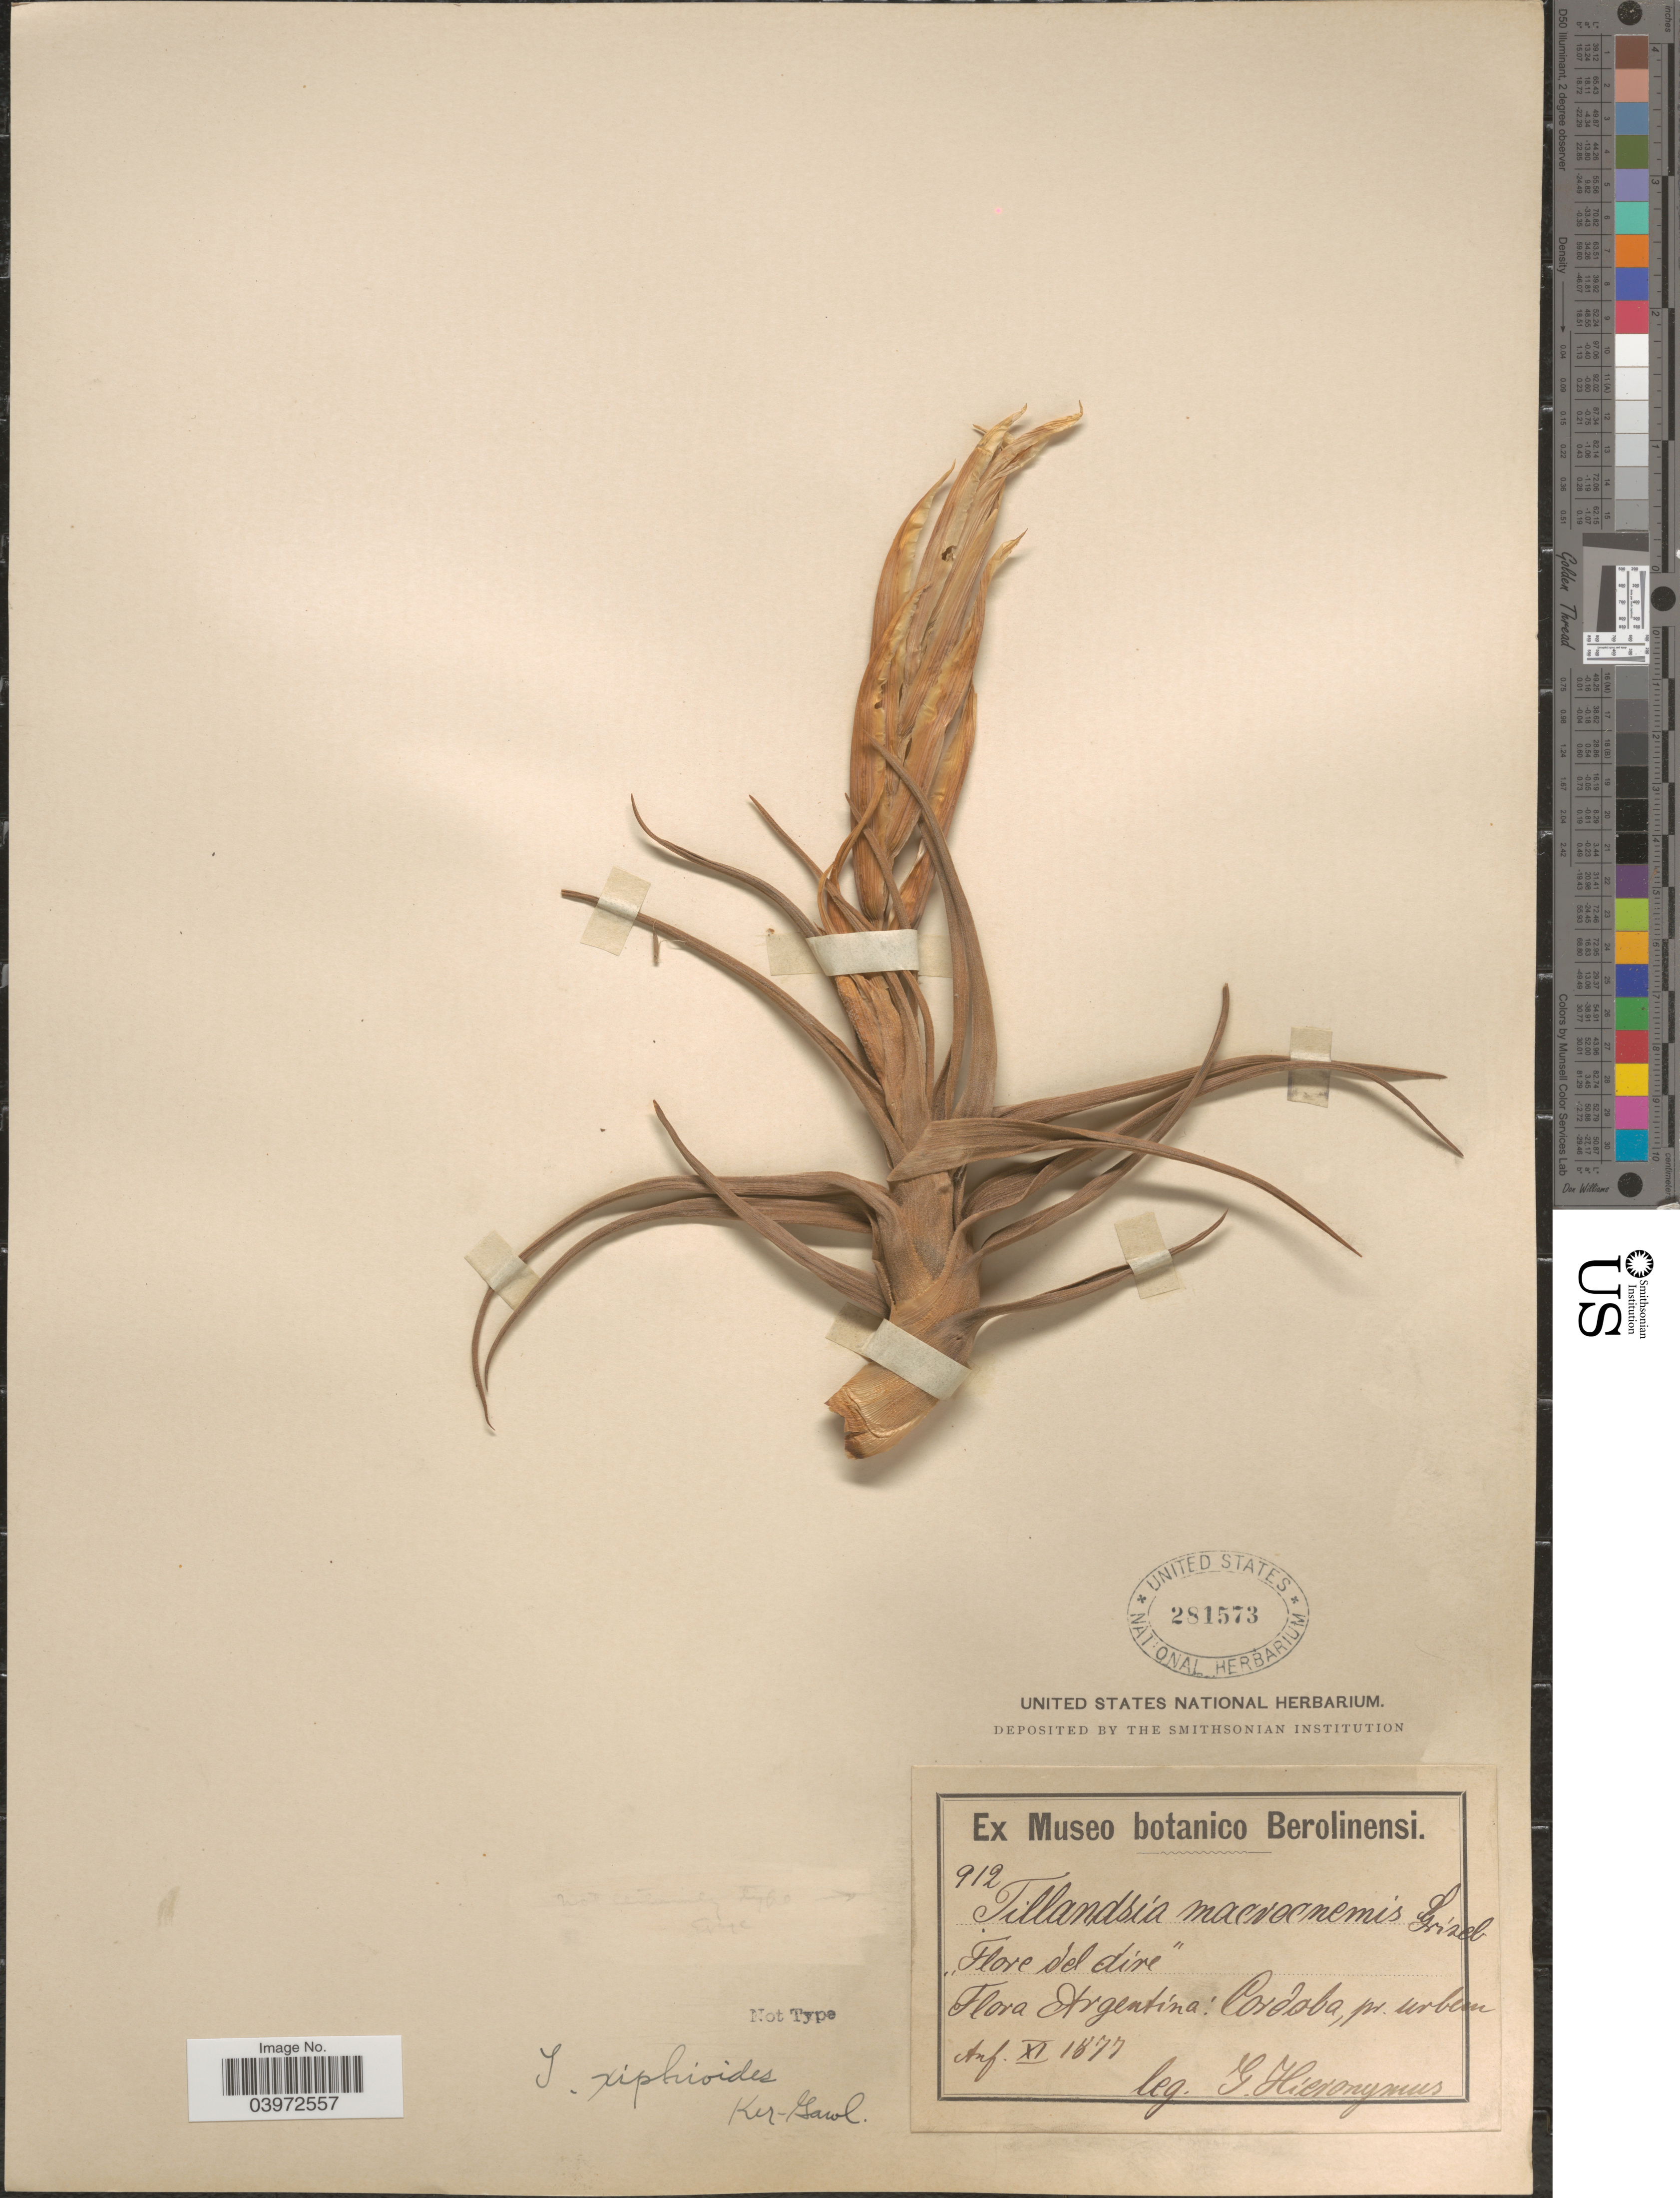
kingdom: Plantae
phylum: Tracheophyta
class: Liliopsida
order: Poales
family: Bromeliaceae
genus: Tillandsia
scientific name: Tillandsia argentina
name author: C.H. Wright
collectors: G. H. Hieronymus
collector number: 912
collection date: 1877-11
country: Argentina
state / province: Cordoba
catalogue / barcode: US 281573